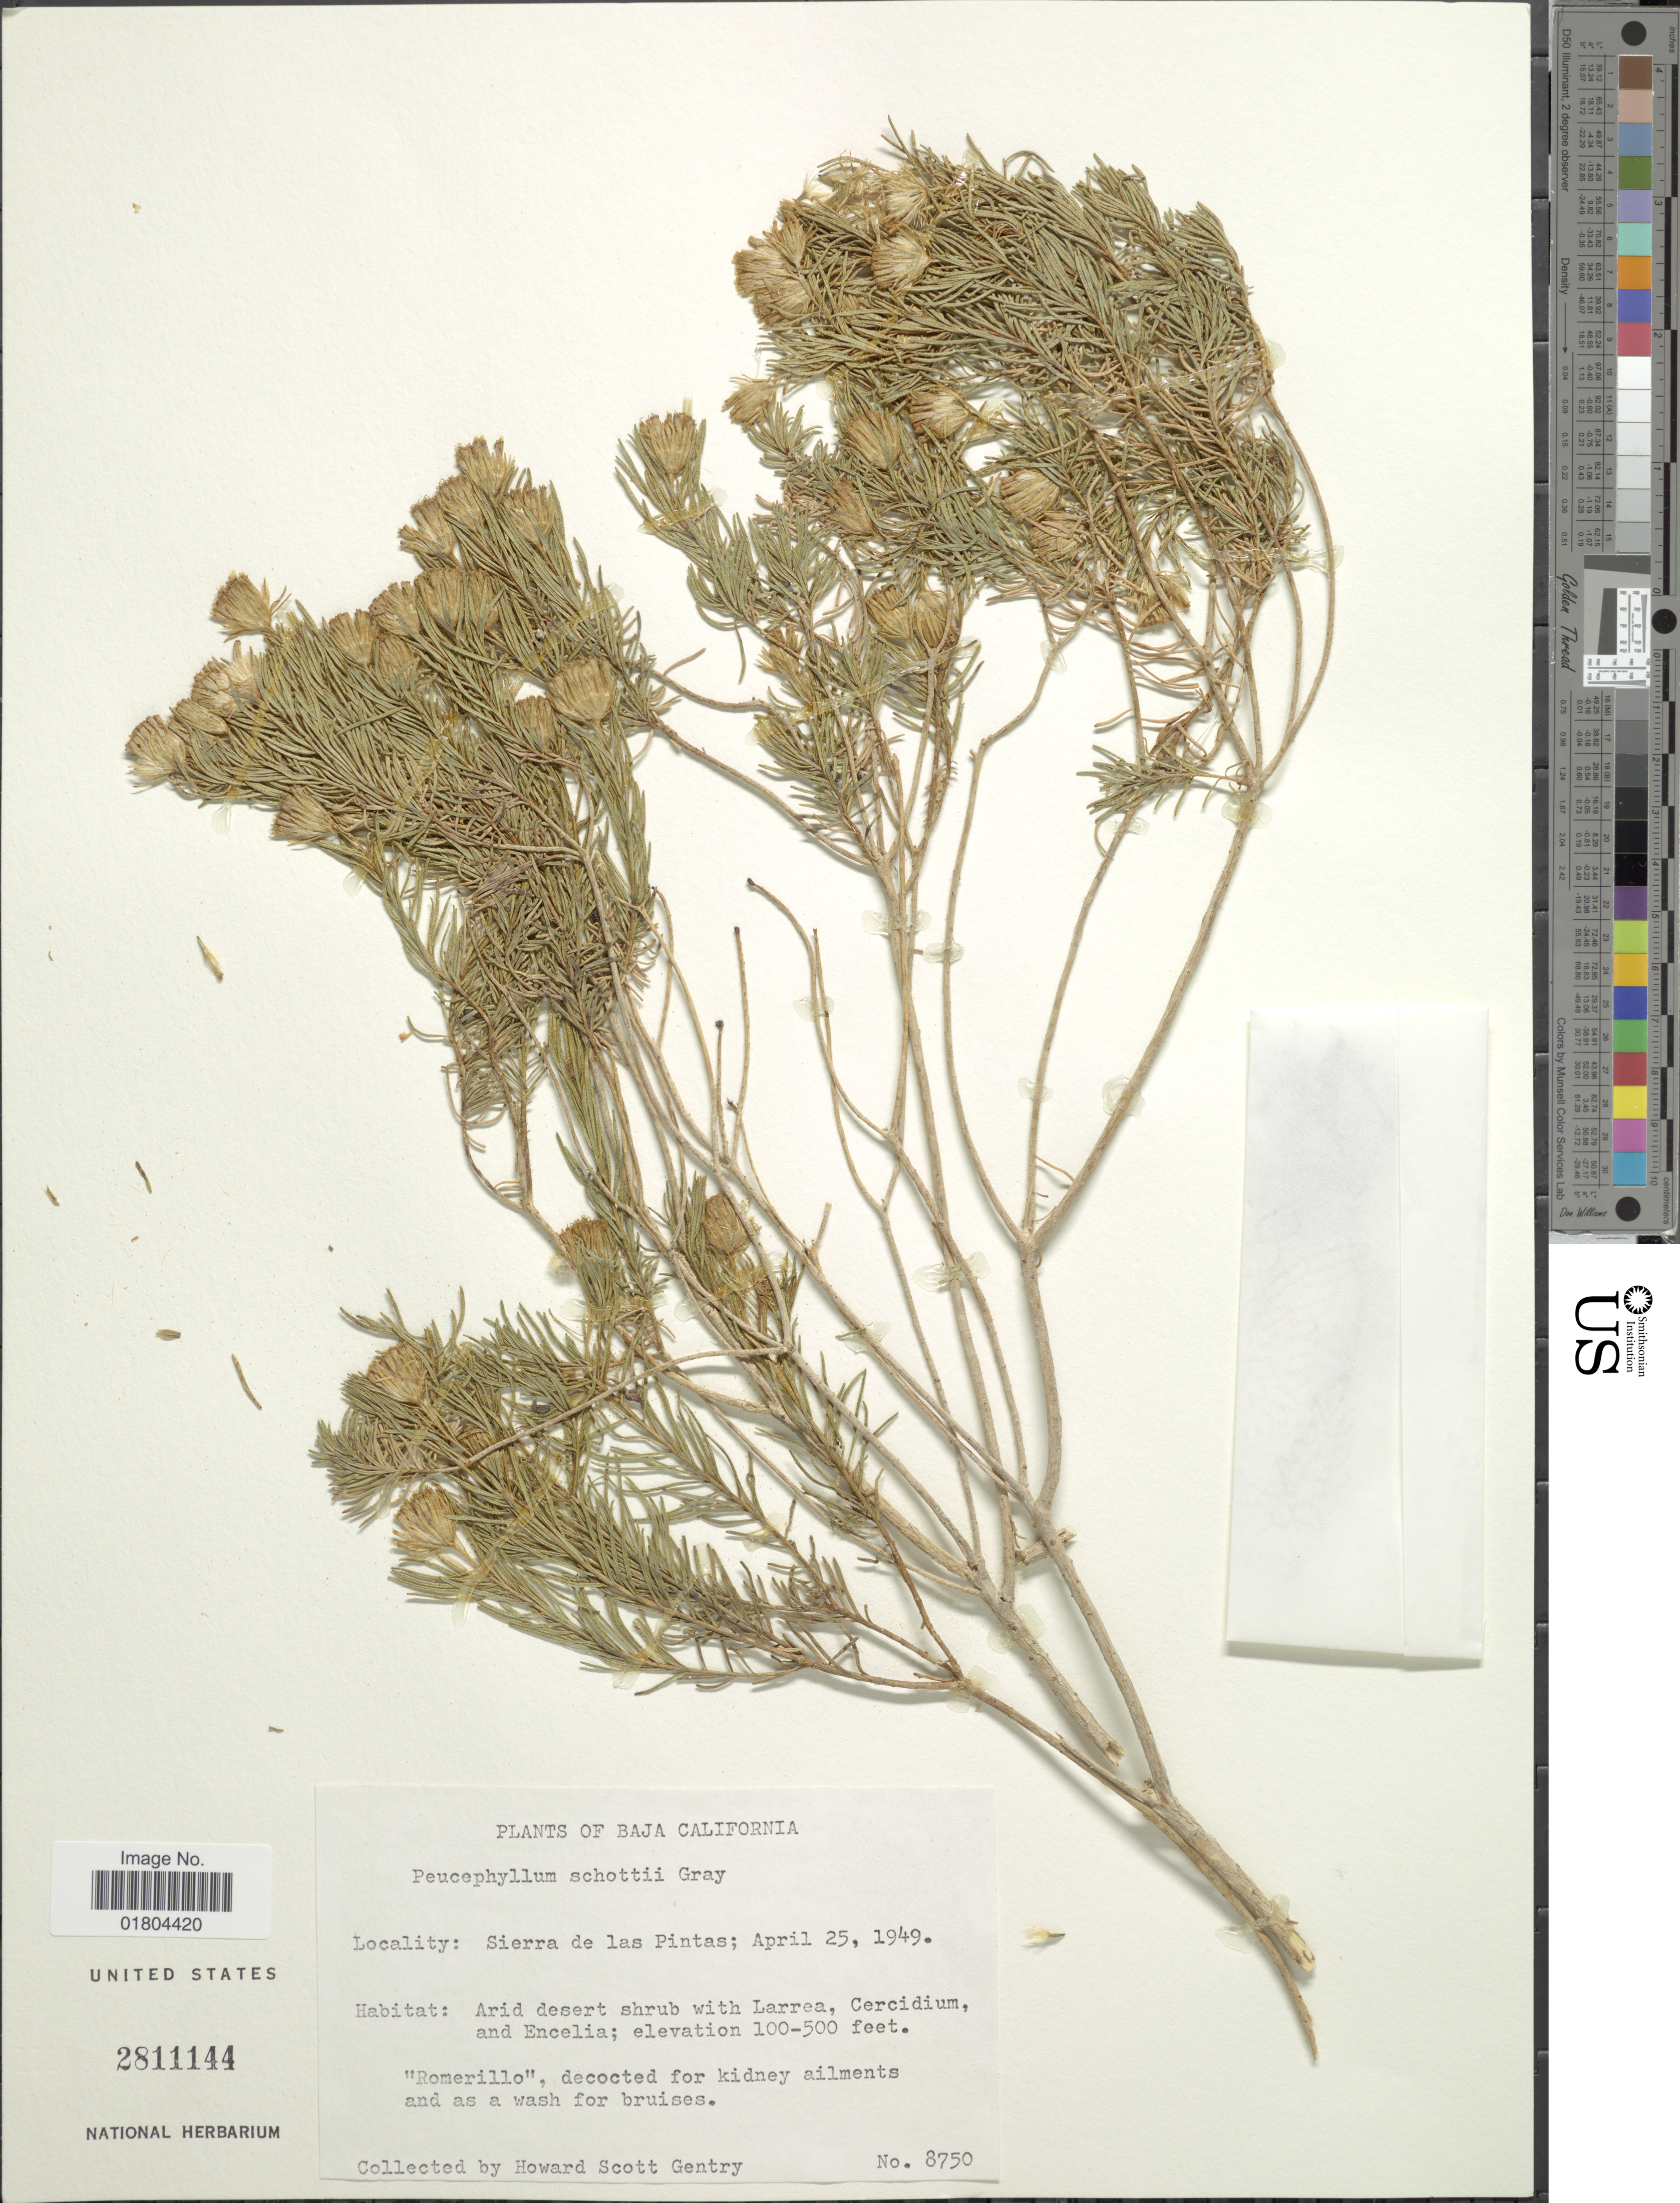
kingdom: Plantae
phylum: Tracheophyta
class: Magnoliopsida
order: Asterales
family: Asteraceae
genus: Peucephyllum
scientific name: Peucephyllum schottii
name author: A. Gray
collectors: H. S. Gentry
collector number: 8750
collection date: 1949-04-25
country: Mexico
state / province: Baja California Sur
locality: Sierra de las Pintas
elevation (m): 30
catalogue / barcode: US 2811144